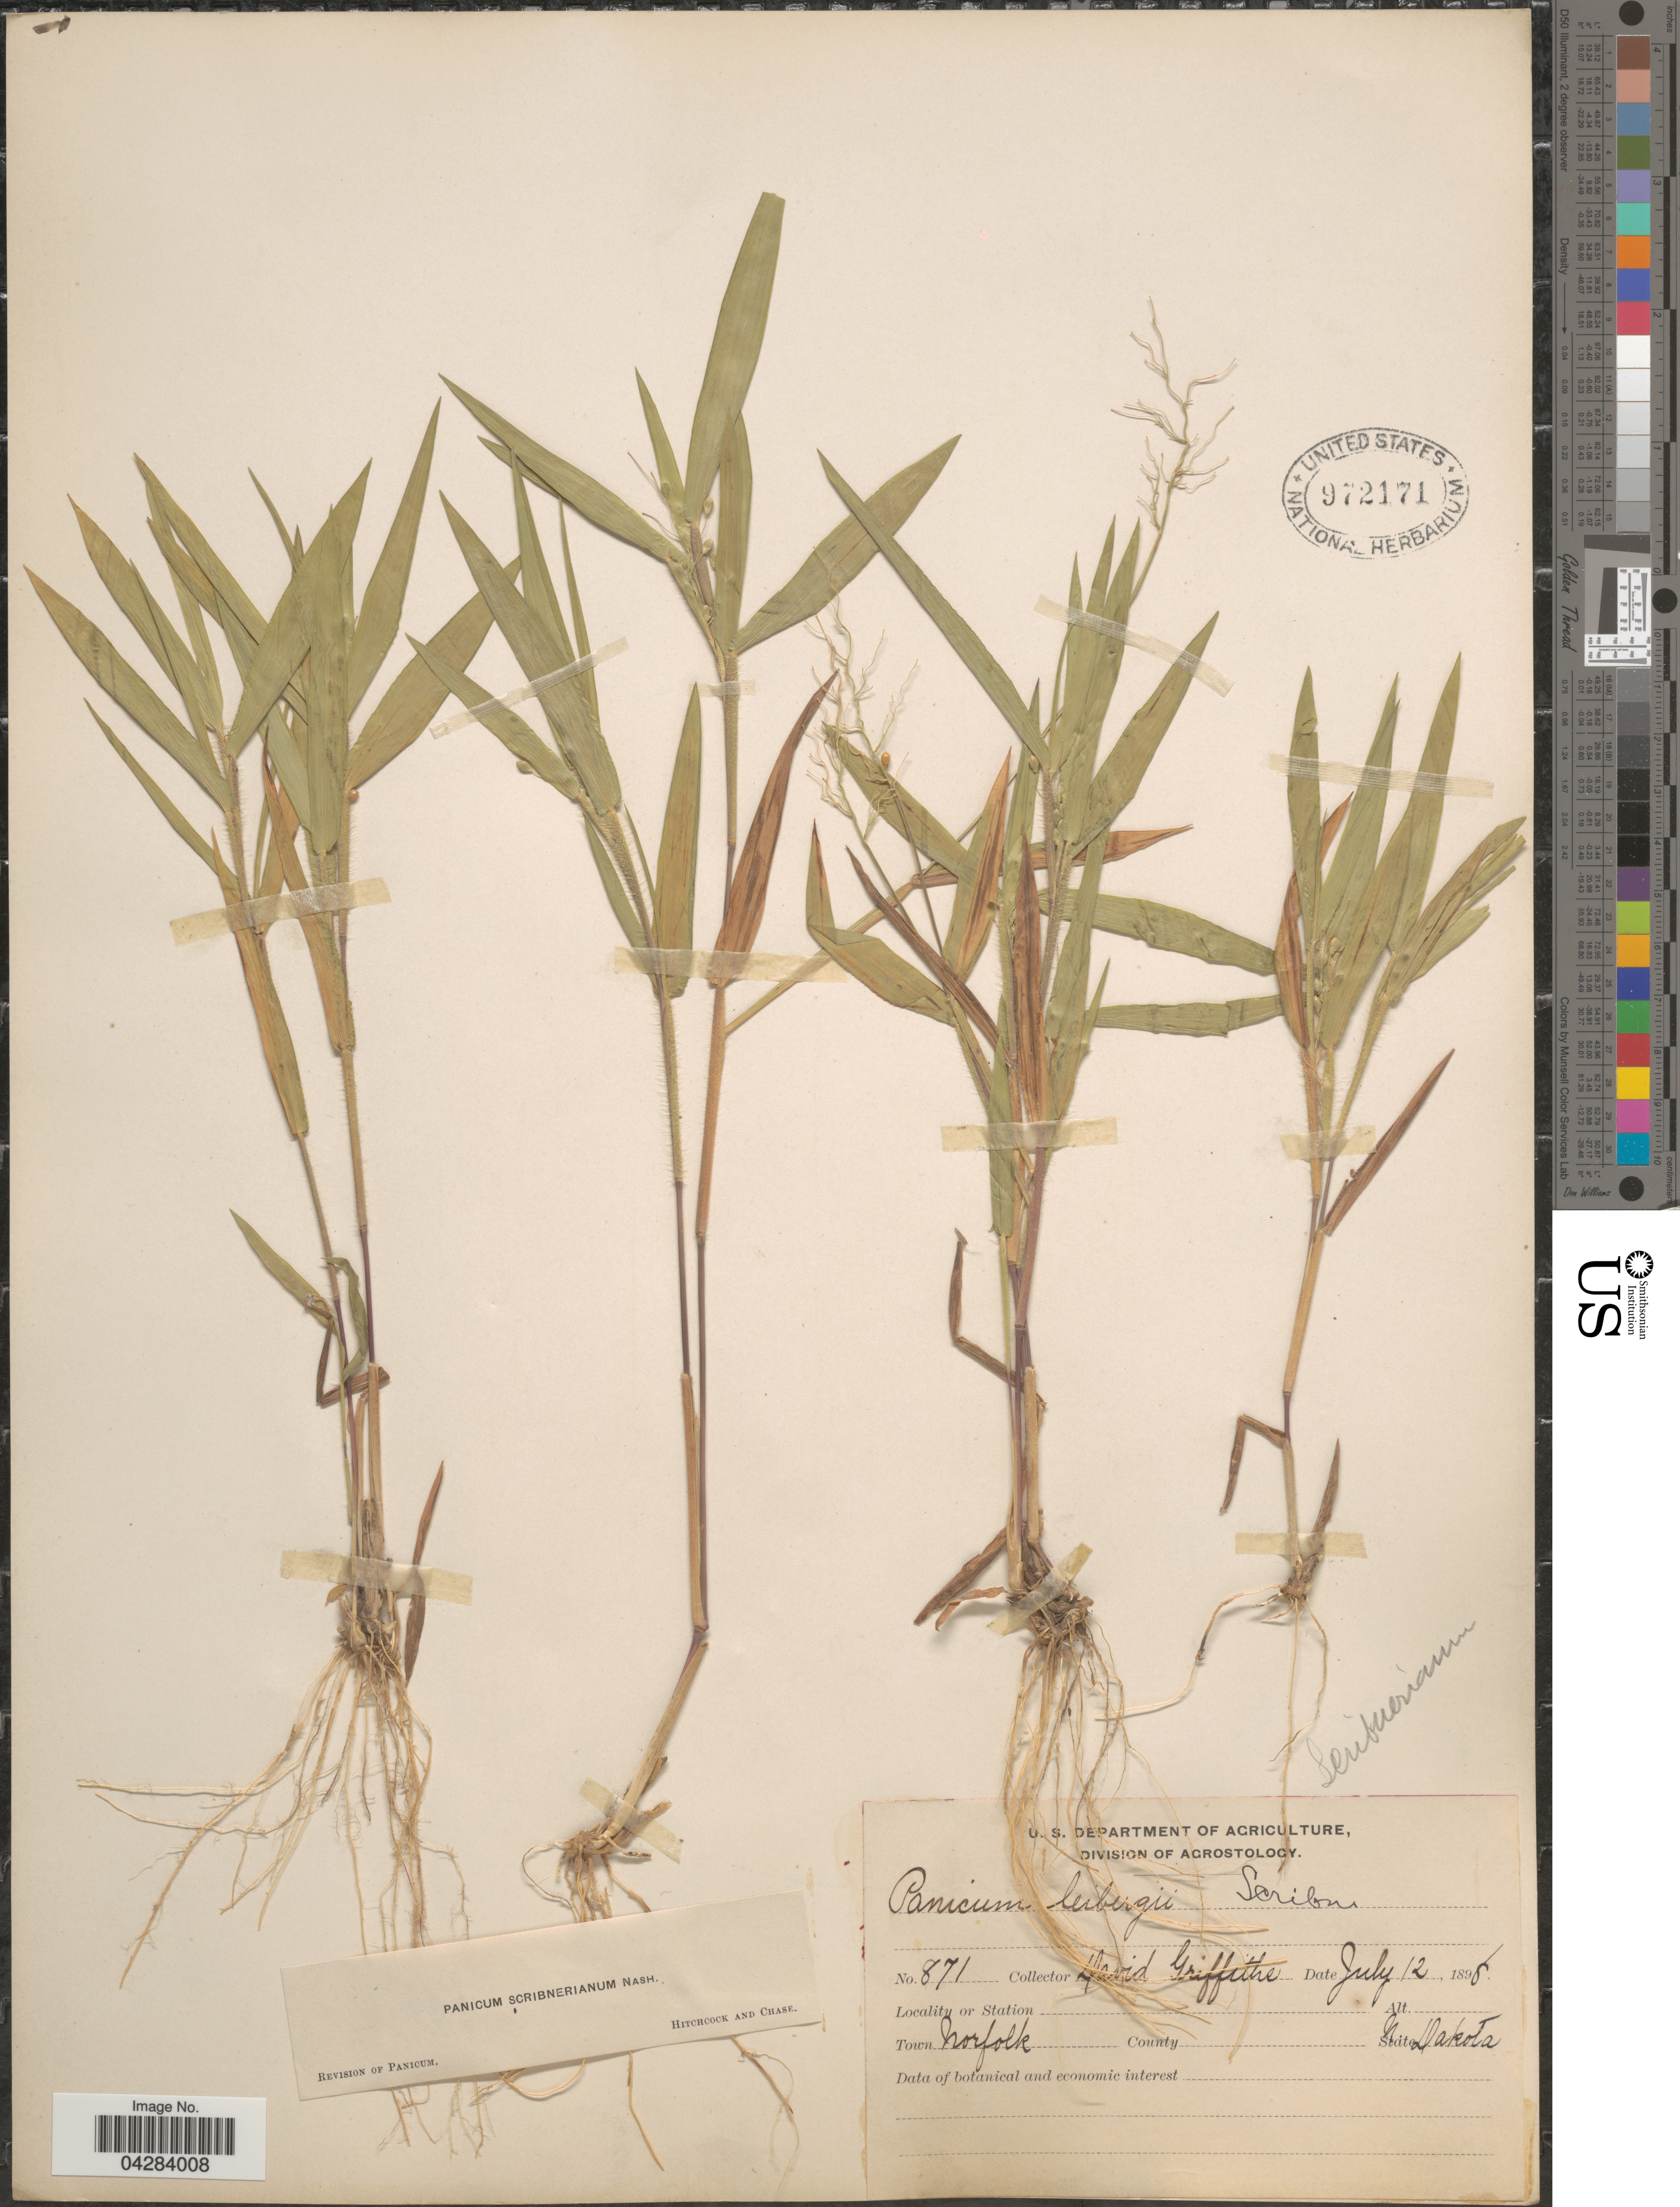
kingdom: Plantae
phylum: Tracheophyta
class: Liliopsida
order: Poales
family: Poaceae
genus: Dichanthelium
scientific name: Dichanthelium oligosanthes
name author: (Schult.) Gould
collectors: D. Griffiths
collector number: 871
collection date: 1898-07-12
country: United States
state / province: North Dakota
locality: Town Norfolk.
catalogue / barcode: US 972171